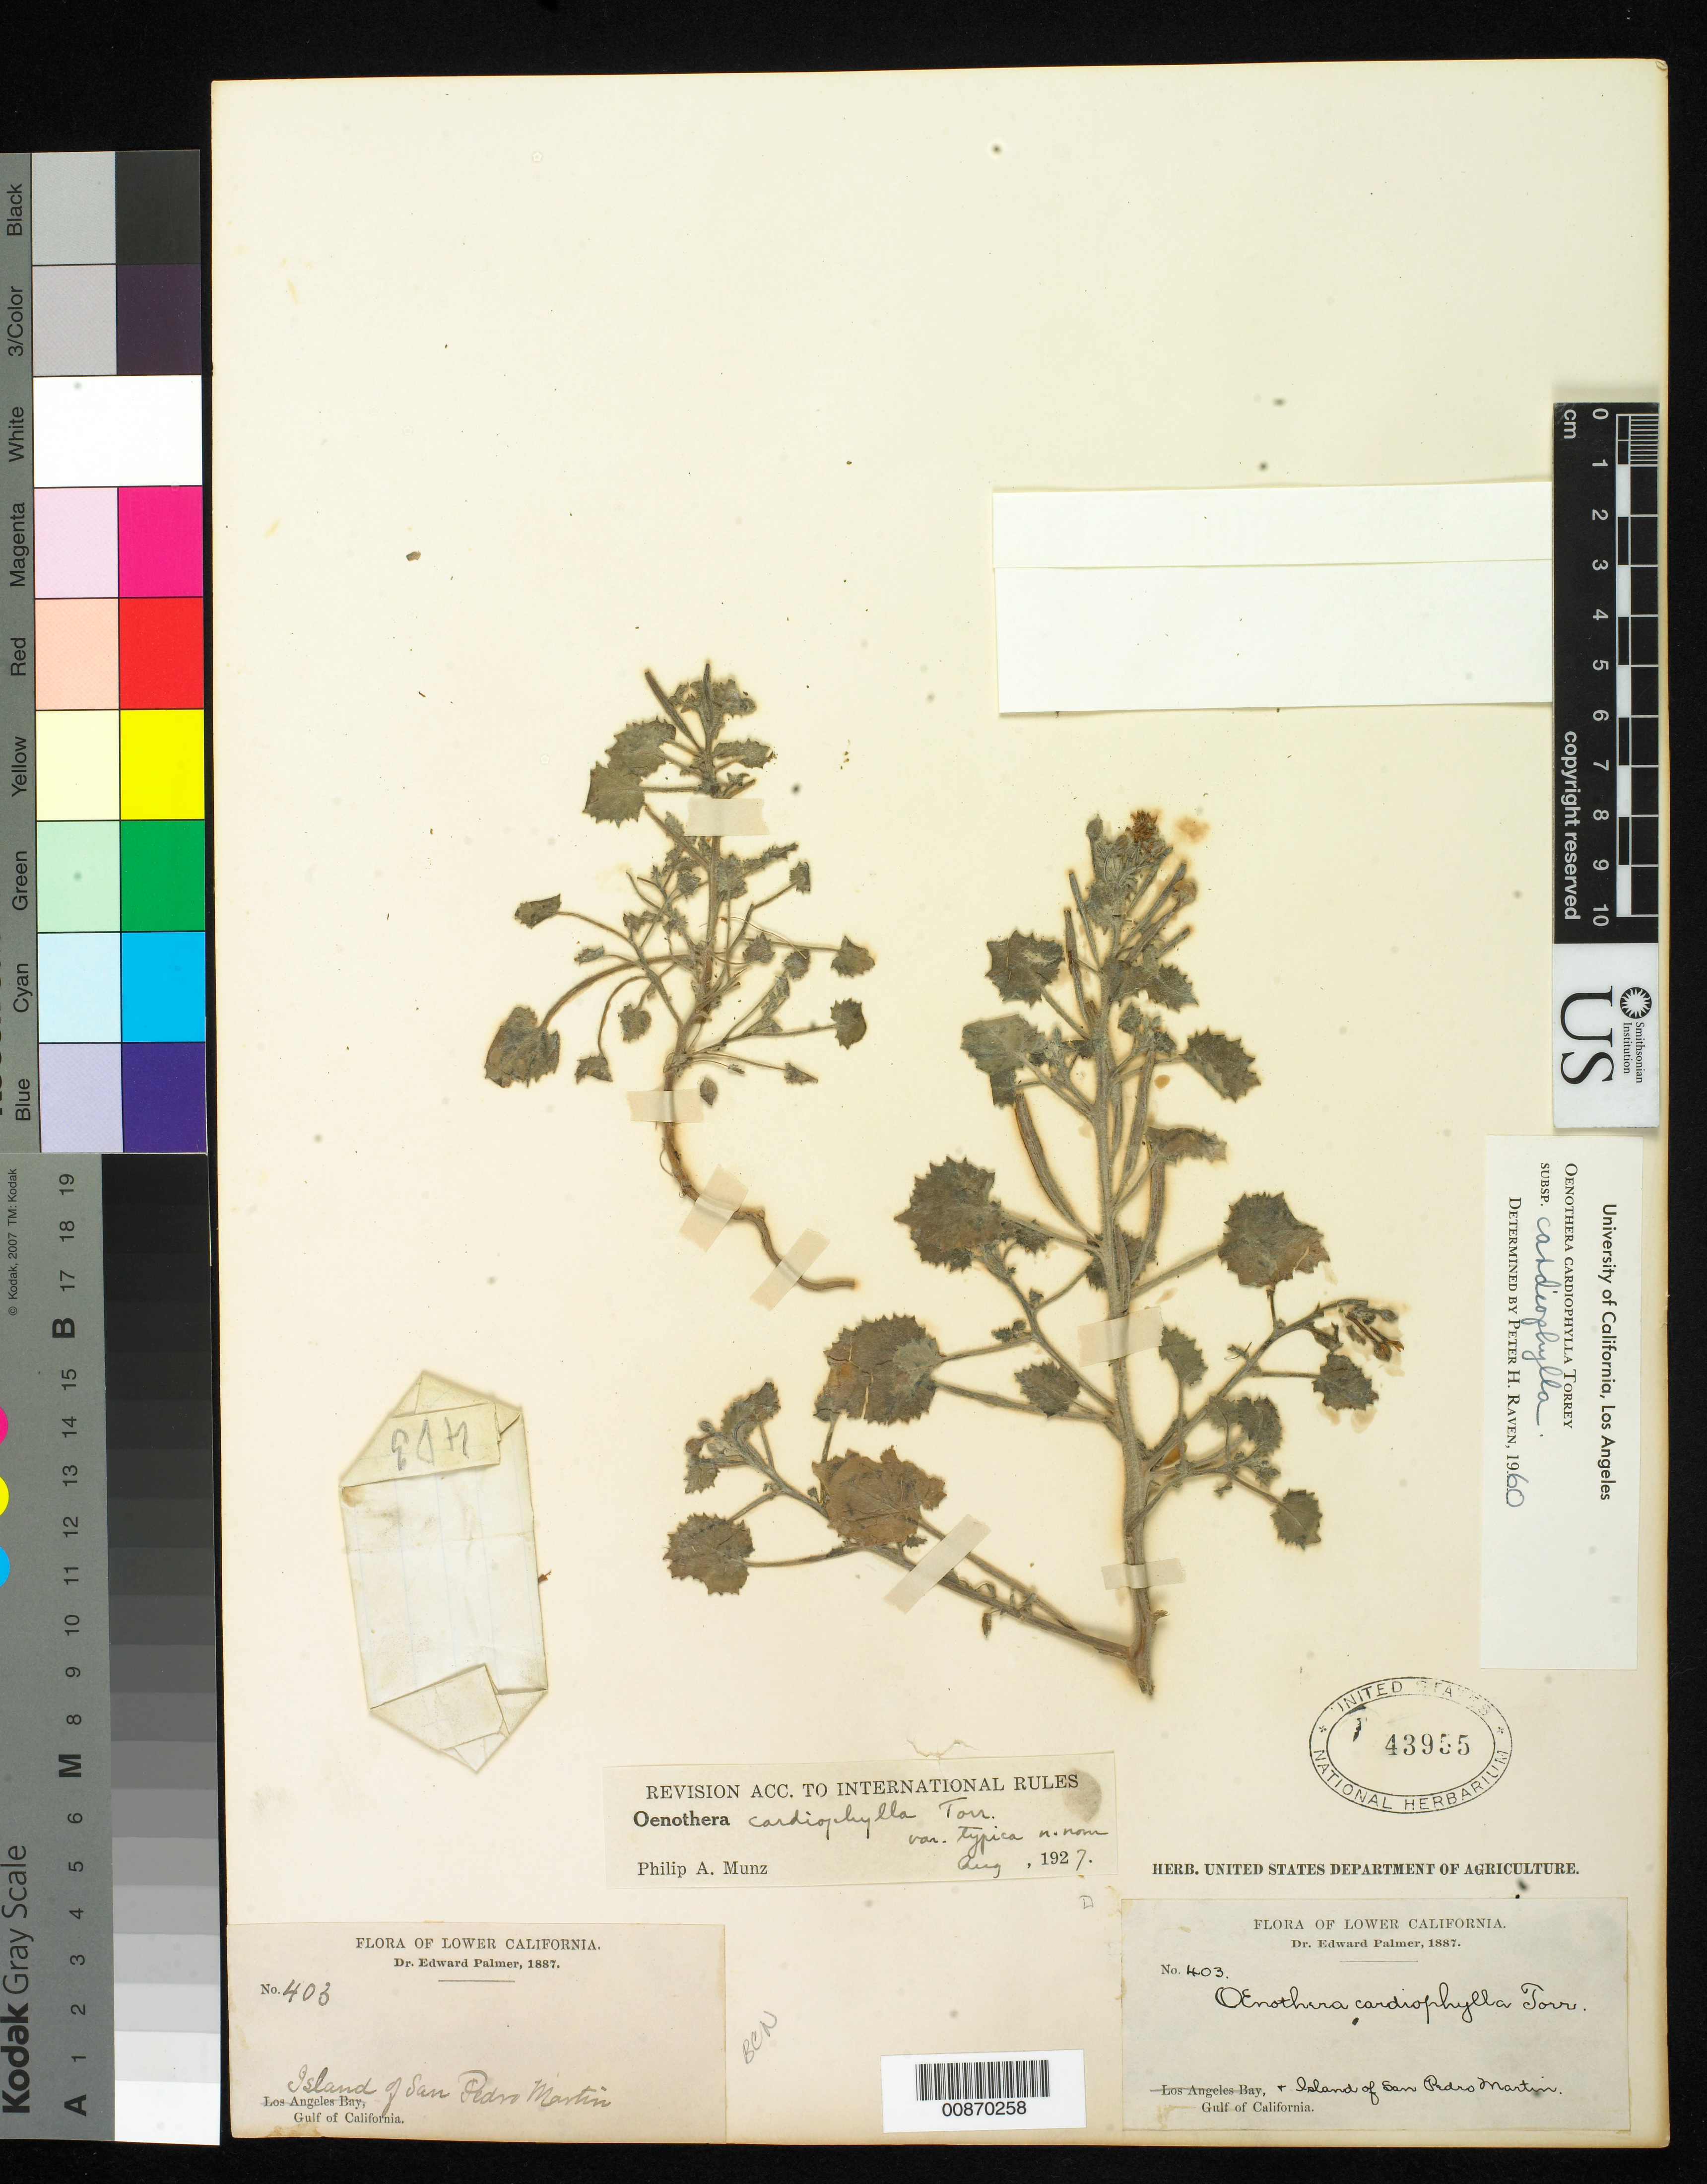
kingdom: Plantae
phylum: Tracheophyta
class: Magnoliopsida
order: Myrtales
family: Onagraceae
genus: Chylismia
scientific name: Chylismia cardiophylla subsp. cardiophylla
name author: (Torr.) Small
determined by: Wagner, W. L., (BOT), Smithsonian Institution - National Museum of Natural History (UNITED STATES)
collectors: E. Palmer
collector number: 403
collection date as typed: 1887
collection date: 1887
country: Mexico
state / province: Sonora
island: San Pedro Mártir I.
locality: Island of San Pedro Mártir.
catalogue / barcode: US 43955